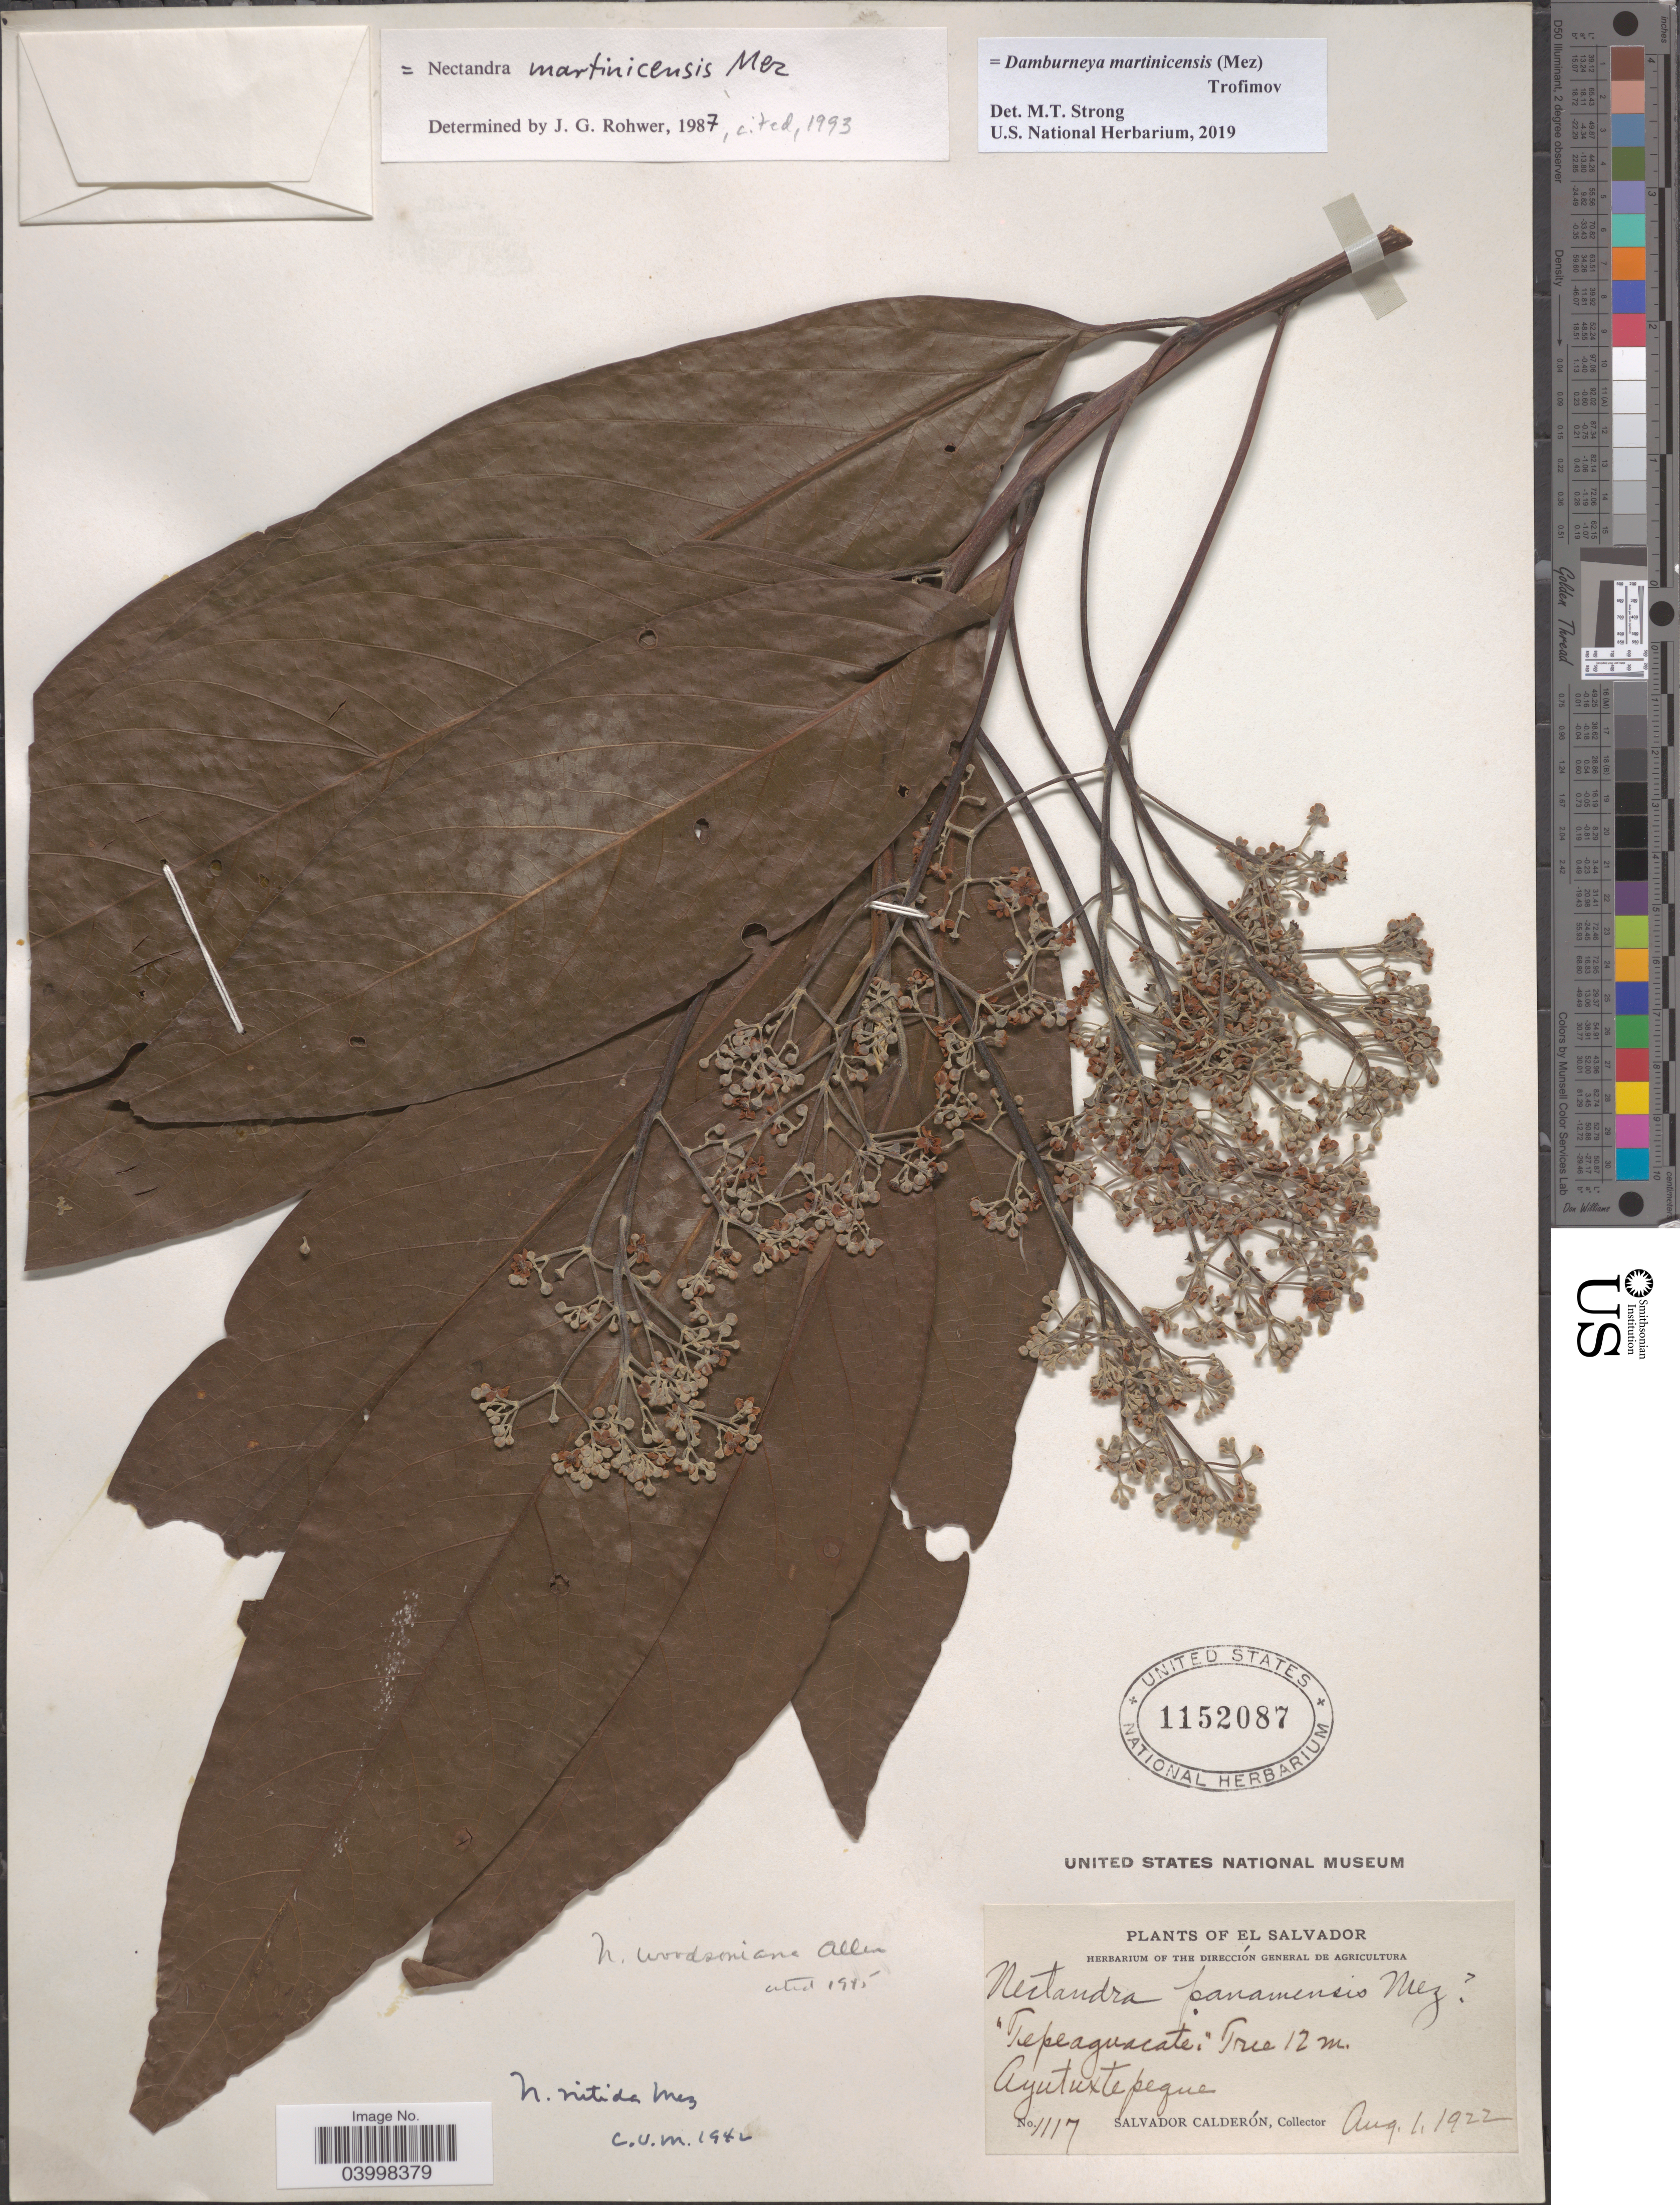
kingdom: Plantae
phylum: Tracheophyta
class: Magnoliopsida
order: Laurales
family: Lauraceae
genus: Damburneya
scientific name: Damburneya martinicensis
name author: (Mez) Trofimov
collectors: S. Calderón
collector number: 1117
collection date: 1922-08-01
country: El Salvador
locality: Ayutuxtepegue.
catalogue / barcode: US 1152087